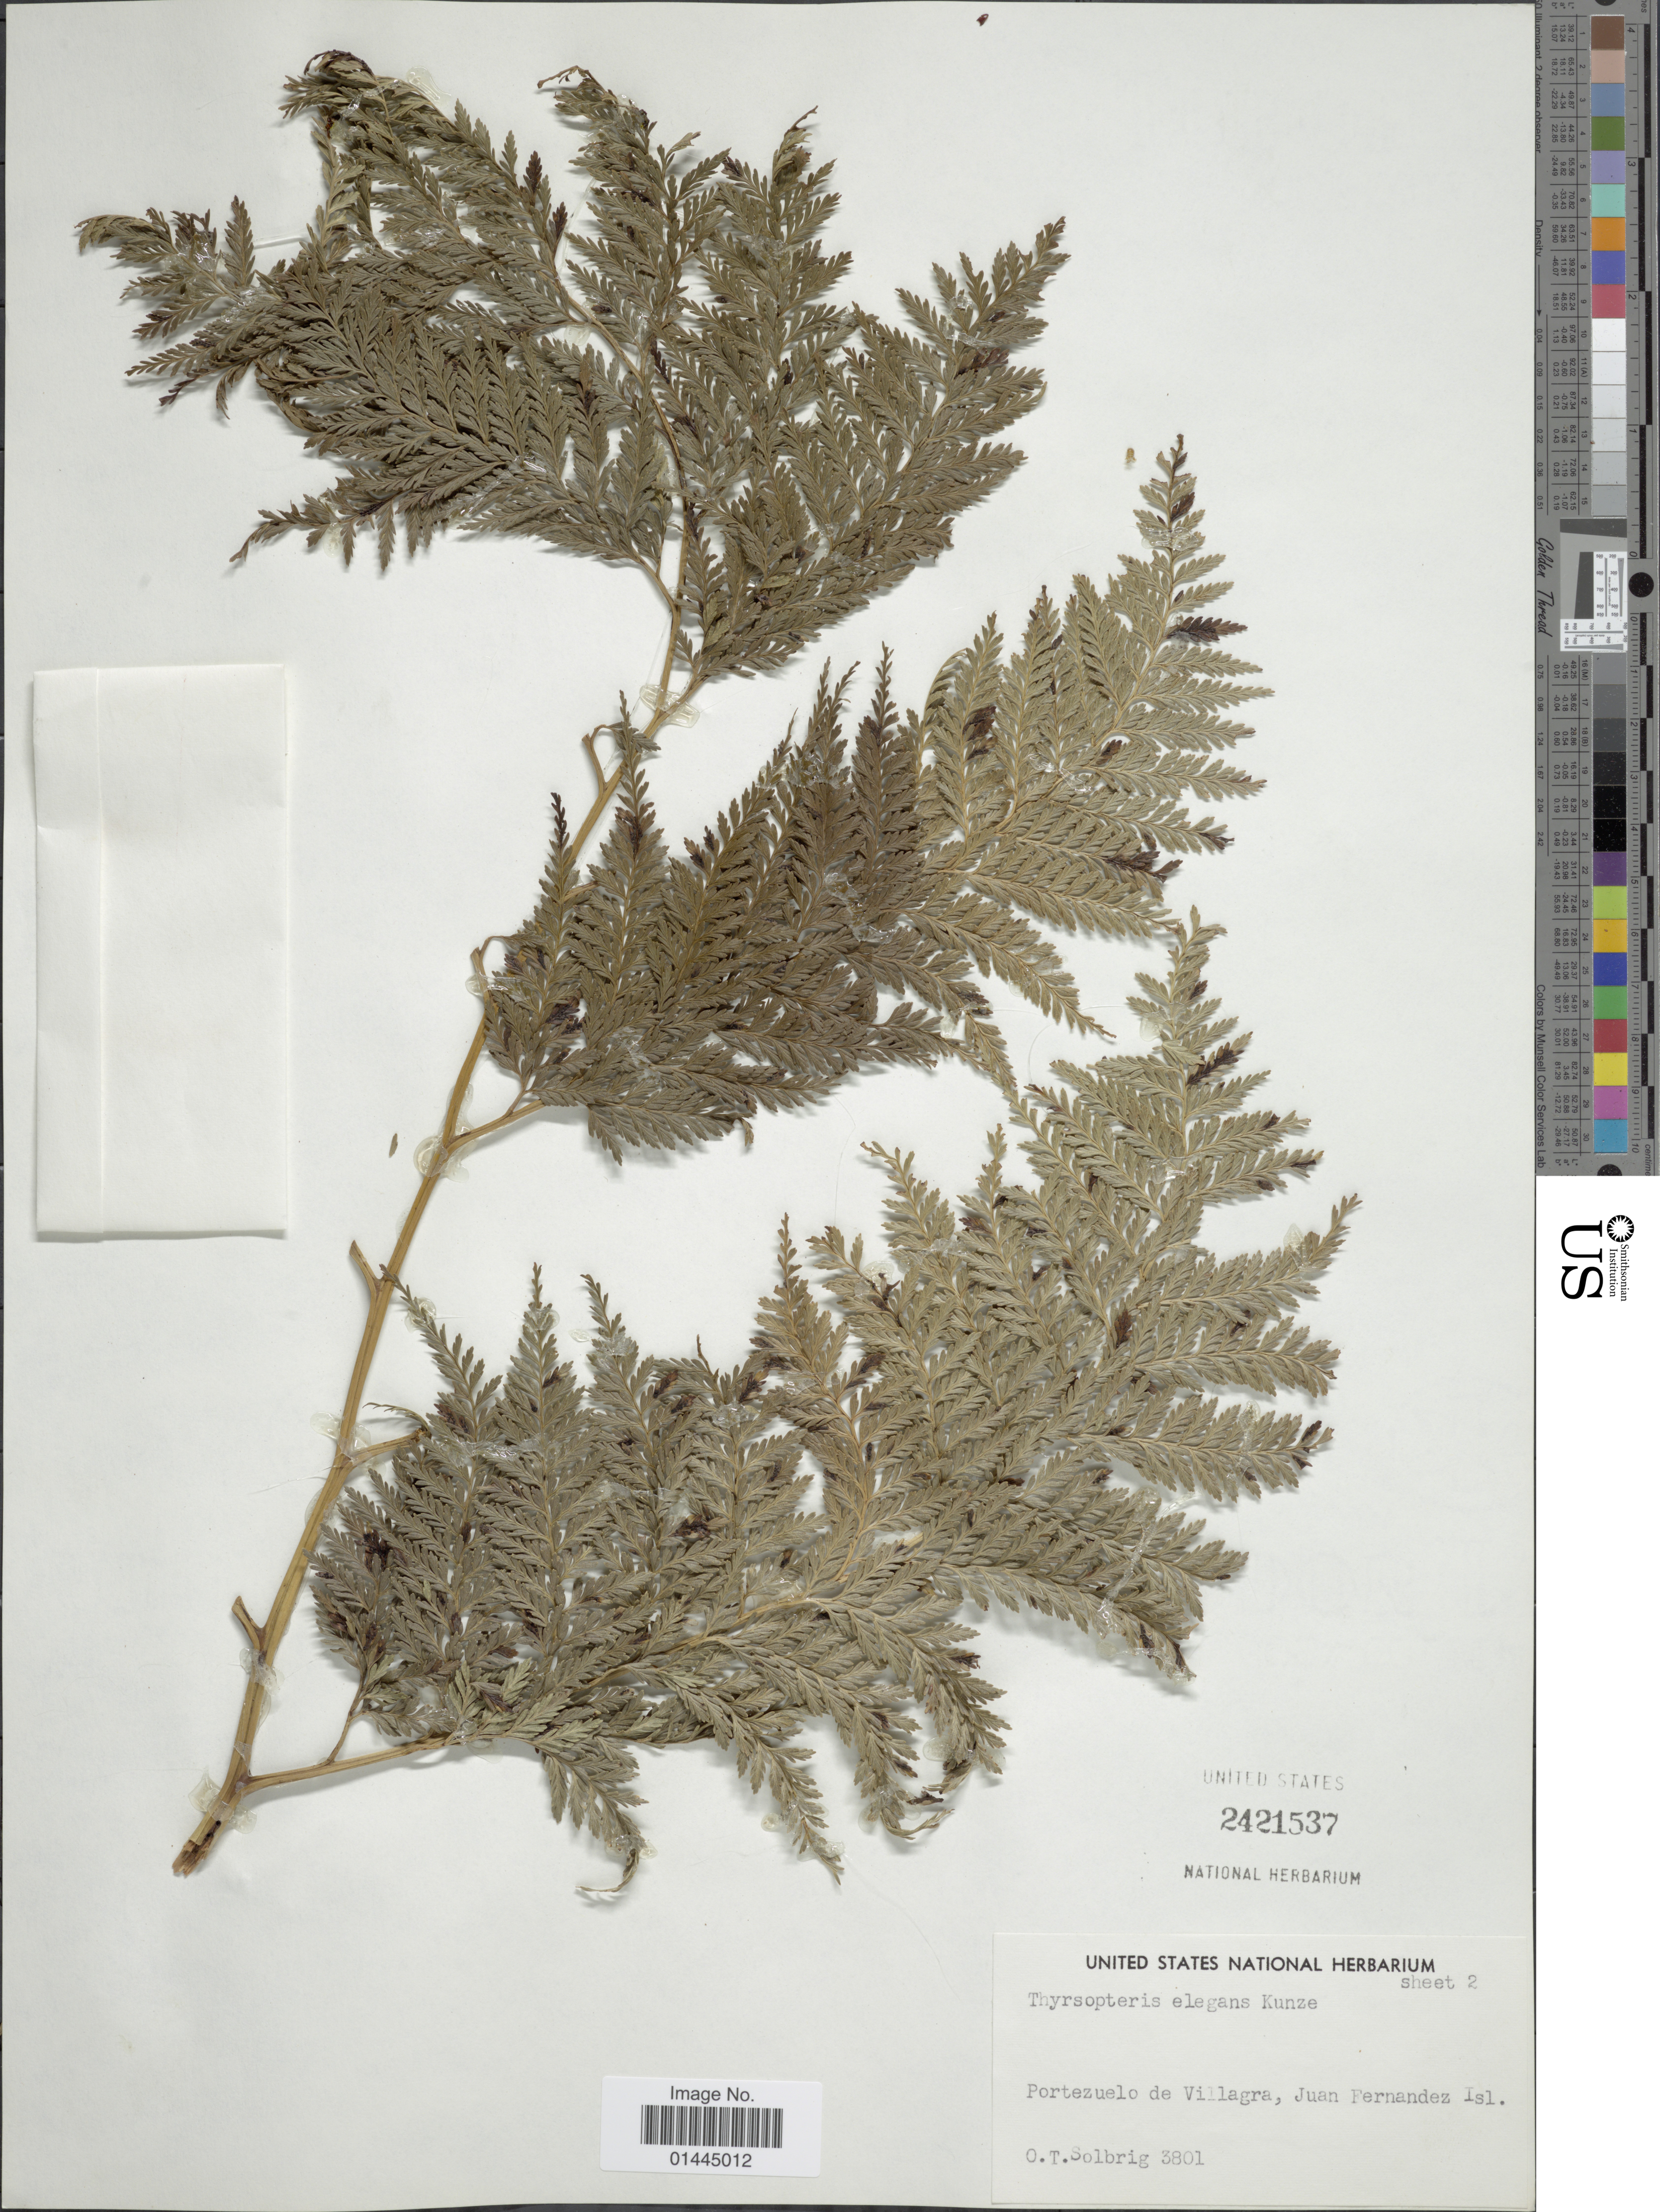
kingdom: Plantae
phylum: Tracheophyta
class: Polypodiopsida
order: Cyatheales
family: Thyrsopteridaceae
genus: Thyrsopteris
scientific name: Thyrsopteris elegans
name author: Kunze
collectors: O. T. Solbrig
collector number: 3801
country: Chile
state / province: Valparaíso (V)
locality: Juan Fernandez Isl., Portezuelo de Villagra.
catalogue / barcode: US 2421537